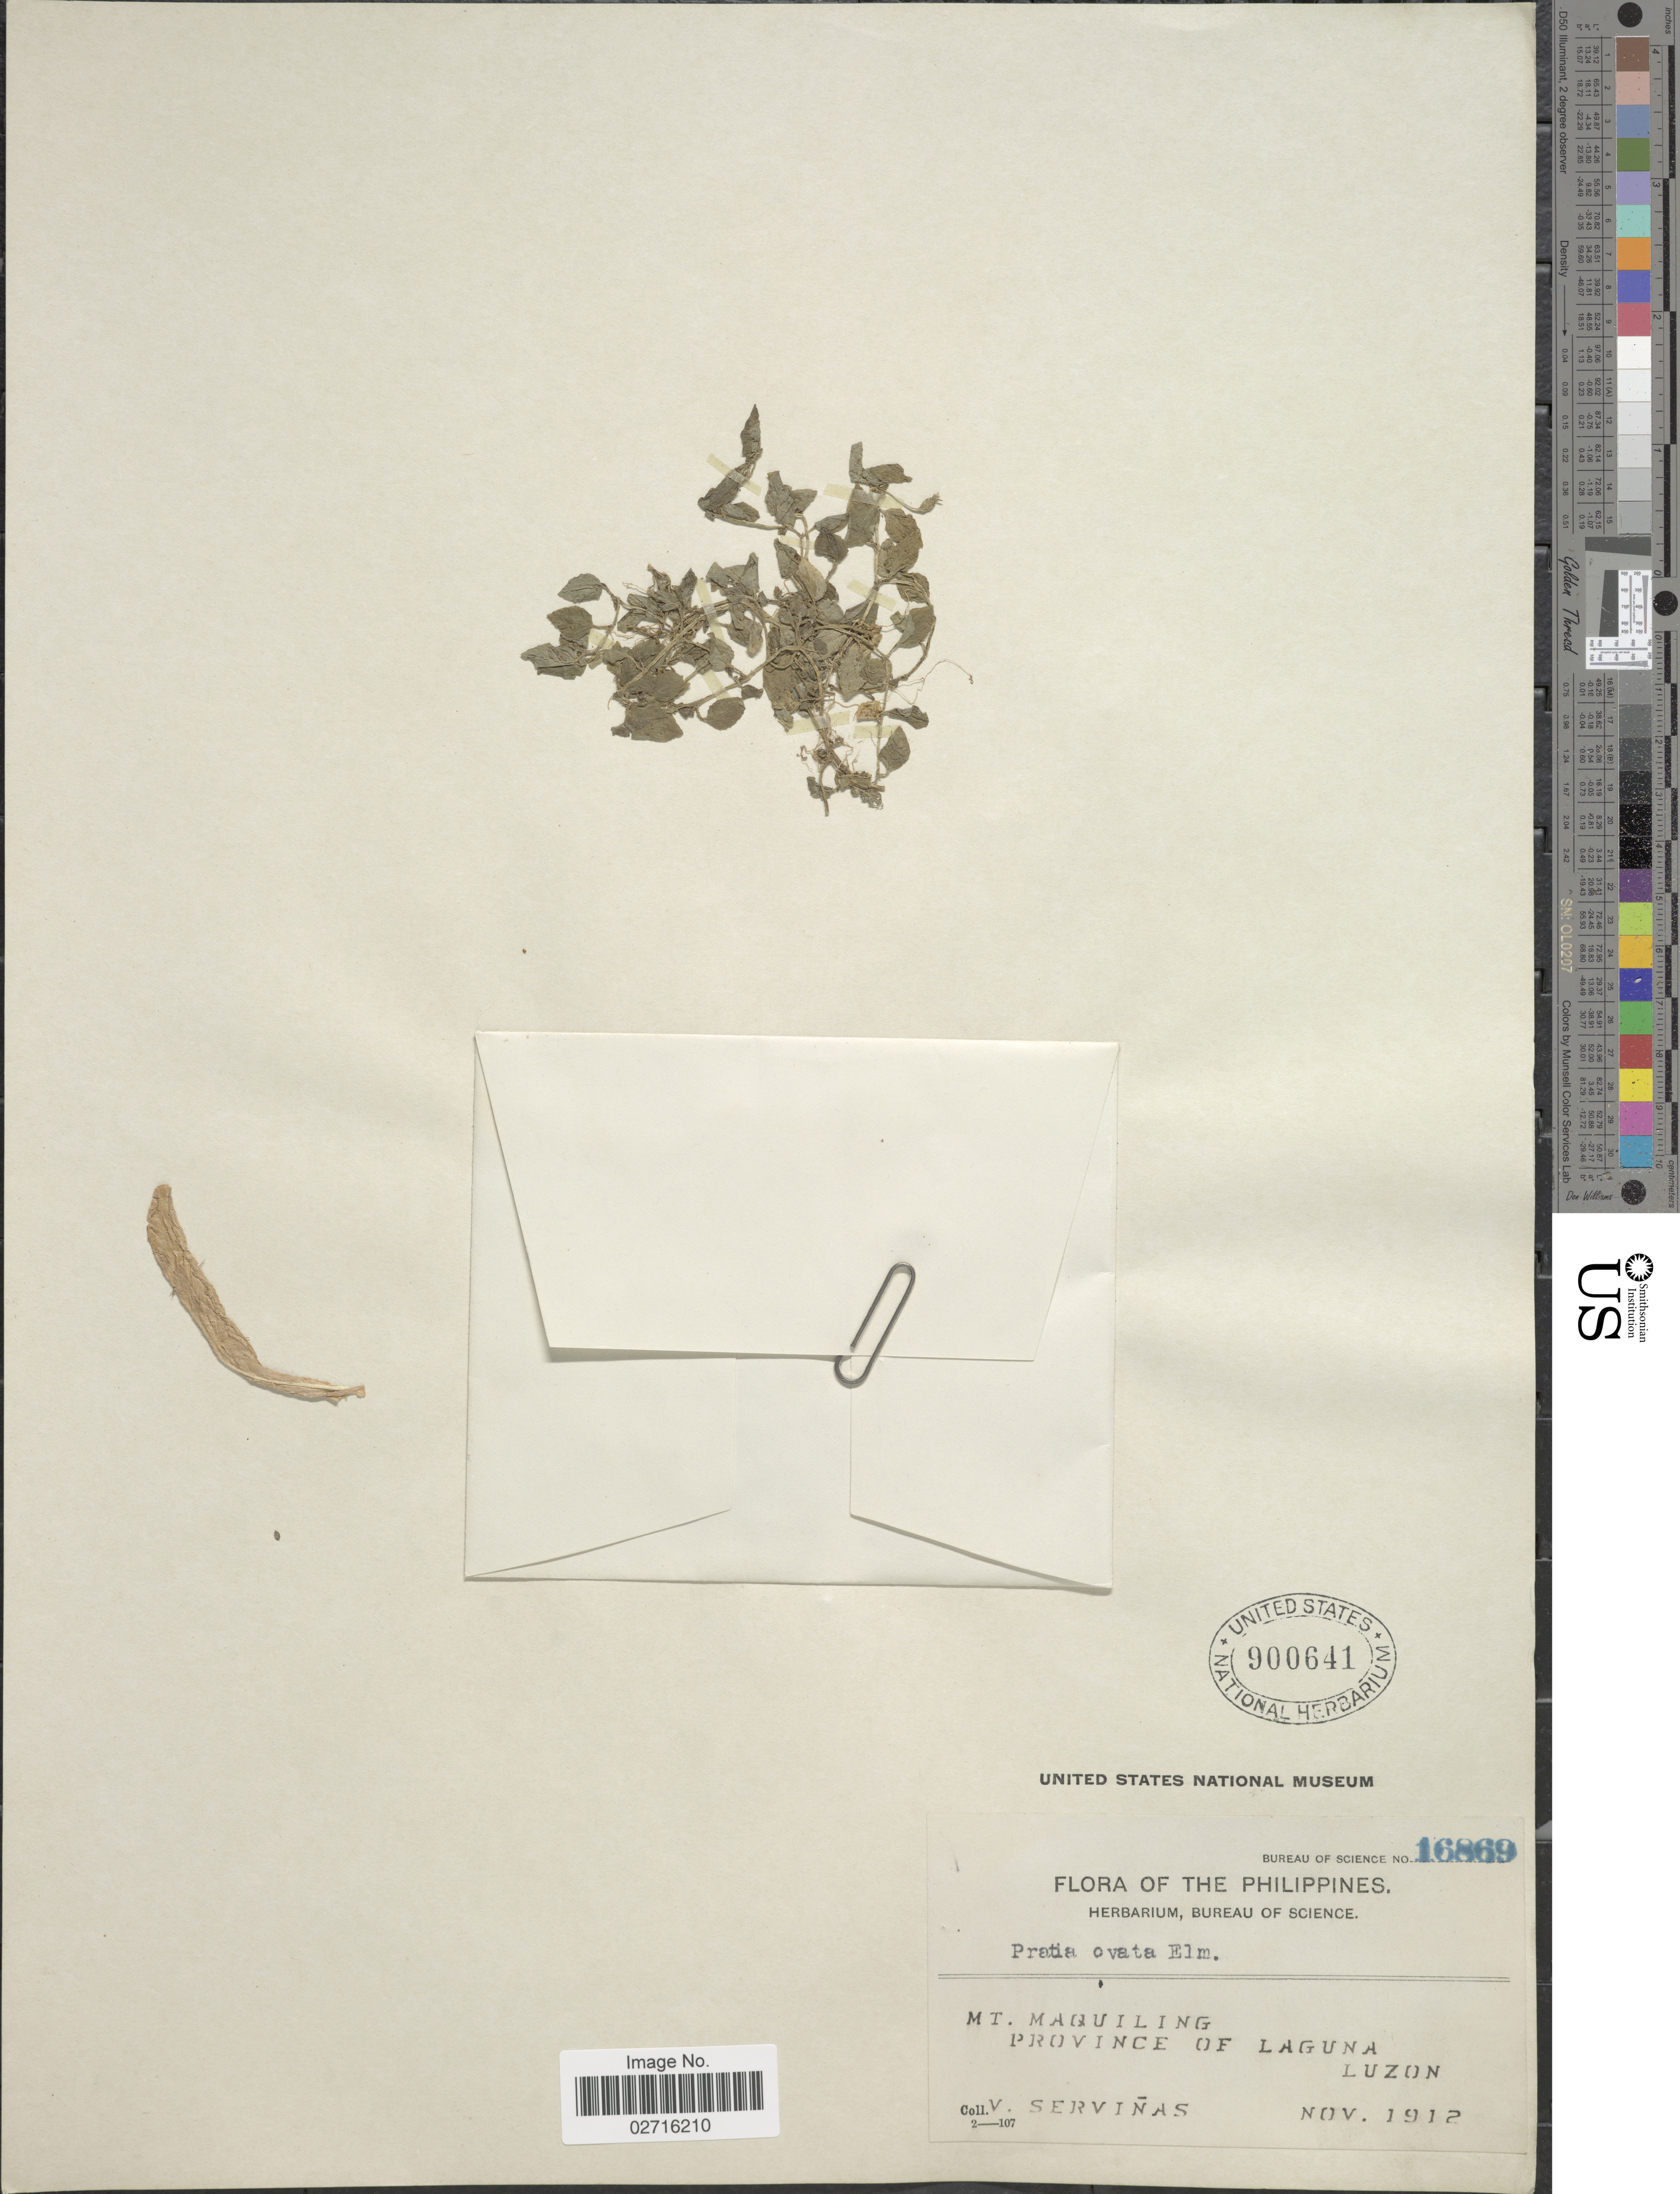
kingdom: Plantae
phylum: Tracheophyta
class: Magnoliopsida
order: Asterales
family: Campanulaceae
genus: Lobelia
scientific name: Lobelia succulenta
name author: Blume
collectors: V. Servinas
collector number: Bureau of Science 16869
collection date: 1912-11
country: Philippines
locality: Mt Maquiling, Province of Laguna, Luzon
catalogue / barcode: US 900641